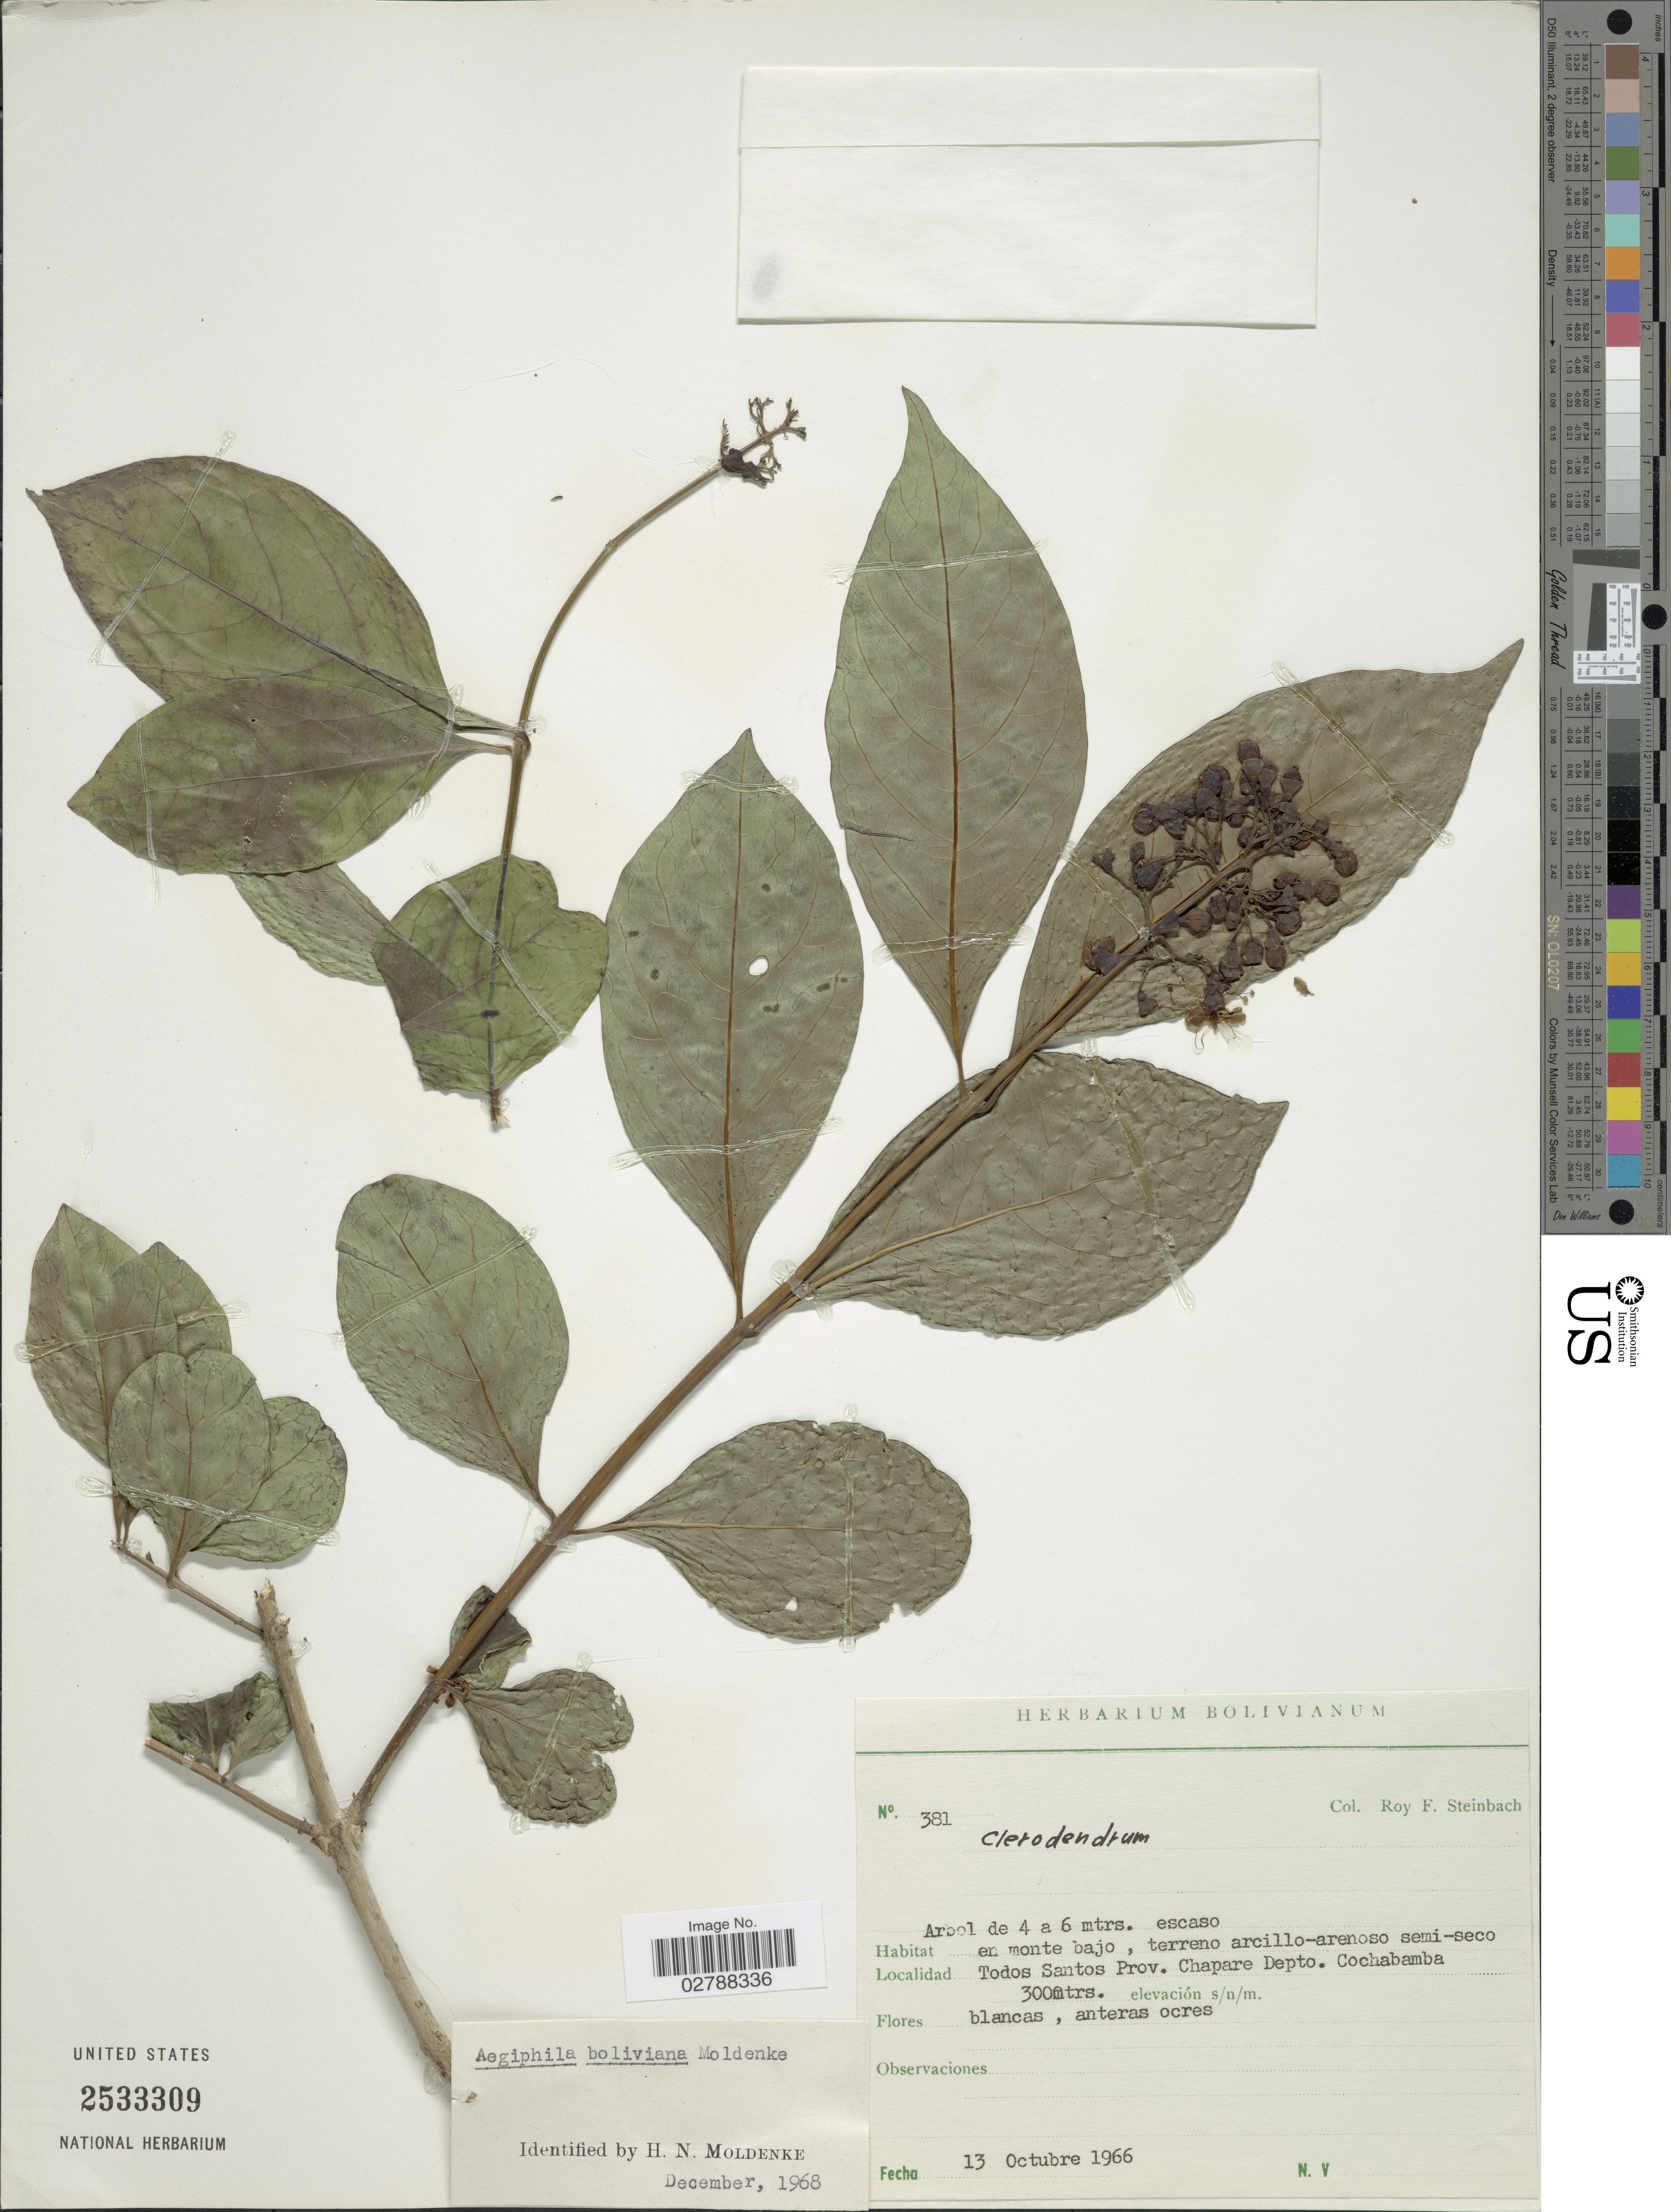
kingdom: Plantae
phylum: Tracheophyta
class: Magnoliopsida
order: Lamiales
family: Lamiaceae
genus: Aegiphila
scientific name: Aegiphila boliviana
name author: Moldenke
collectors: R. F. Steinbach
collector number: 381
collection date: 1966-10-13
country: Bolivia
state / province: Cochabamba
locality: Todos Santos Prov. Chapare Depto. Cochabamba.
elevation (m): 300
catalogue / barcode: US 2533309